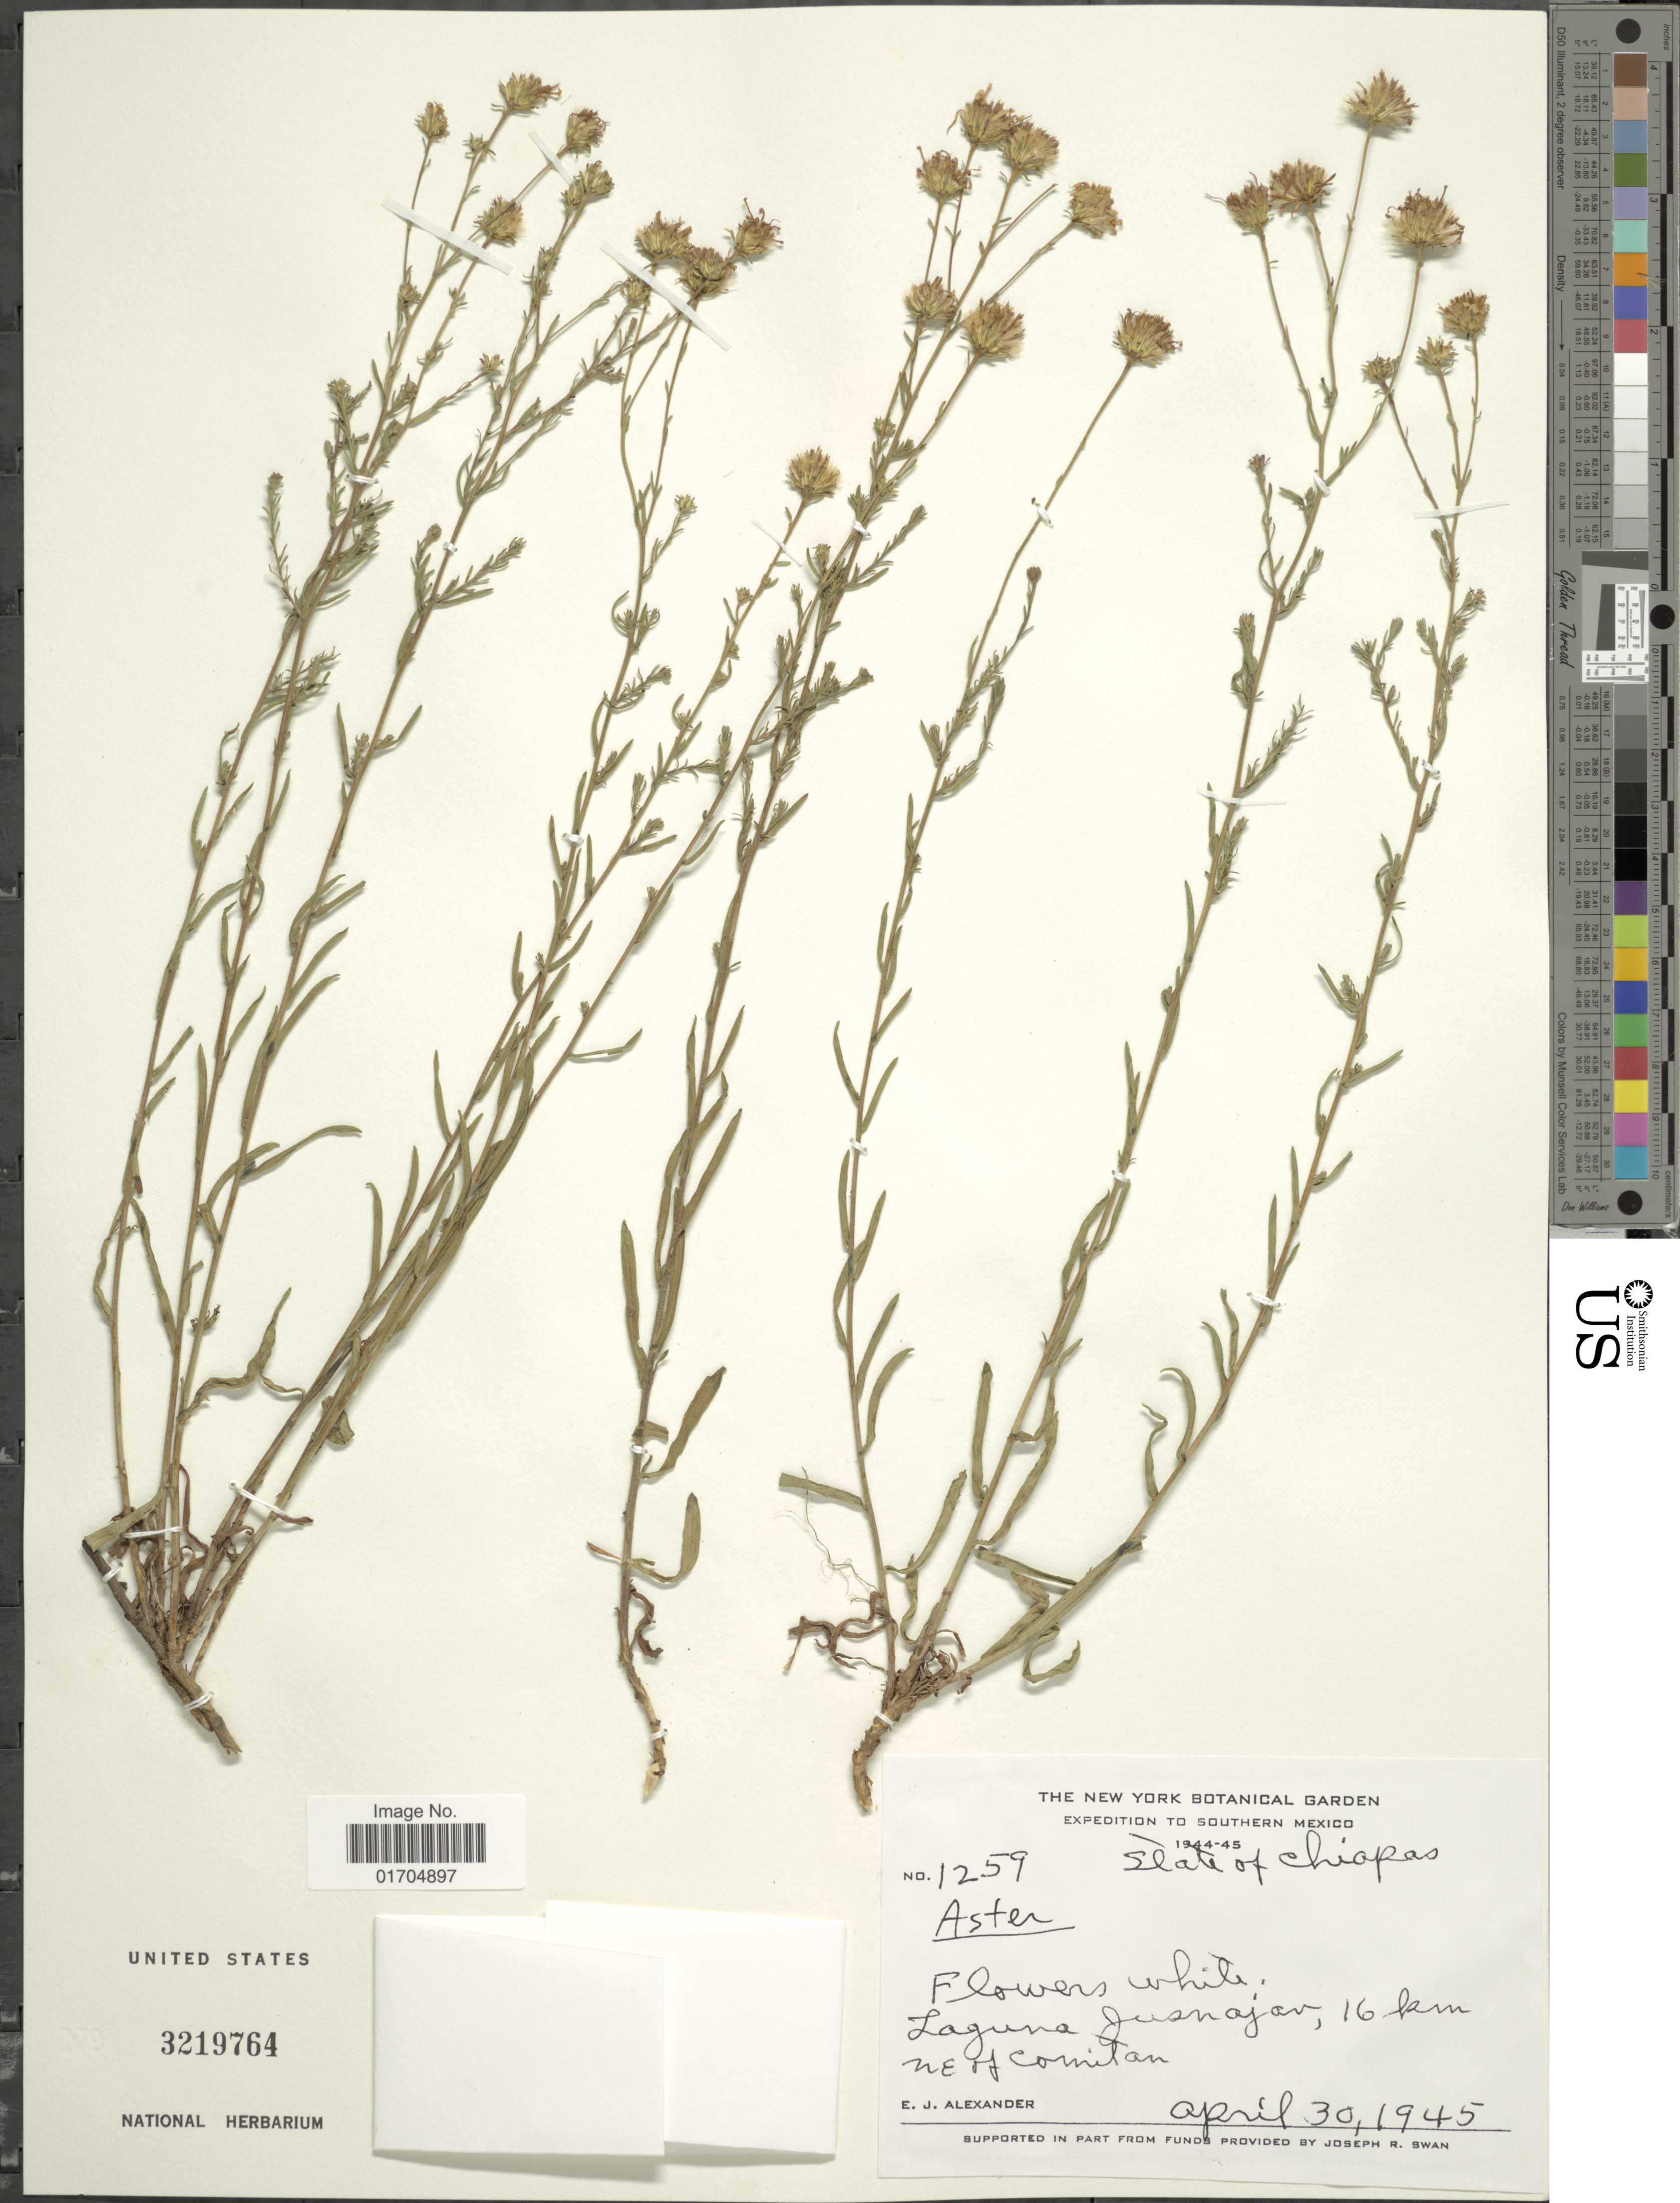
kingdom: Plantae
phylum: Tracheophyta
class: Magnoliopsida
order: Asterales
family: Asteraceae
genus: Symphyotrichum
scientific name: Symphyotrichum trilineatum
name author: (Sch. Bip. ex Klatt) G.L. Nesom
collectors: E. J. Alexander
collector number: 1259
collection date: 1945-04-30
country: Mexico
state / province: Chiapas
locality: Southern Mexico, Laguna Jusnajav, 16 km NE of Comitan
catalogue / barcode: US 3219764